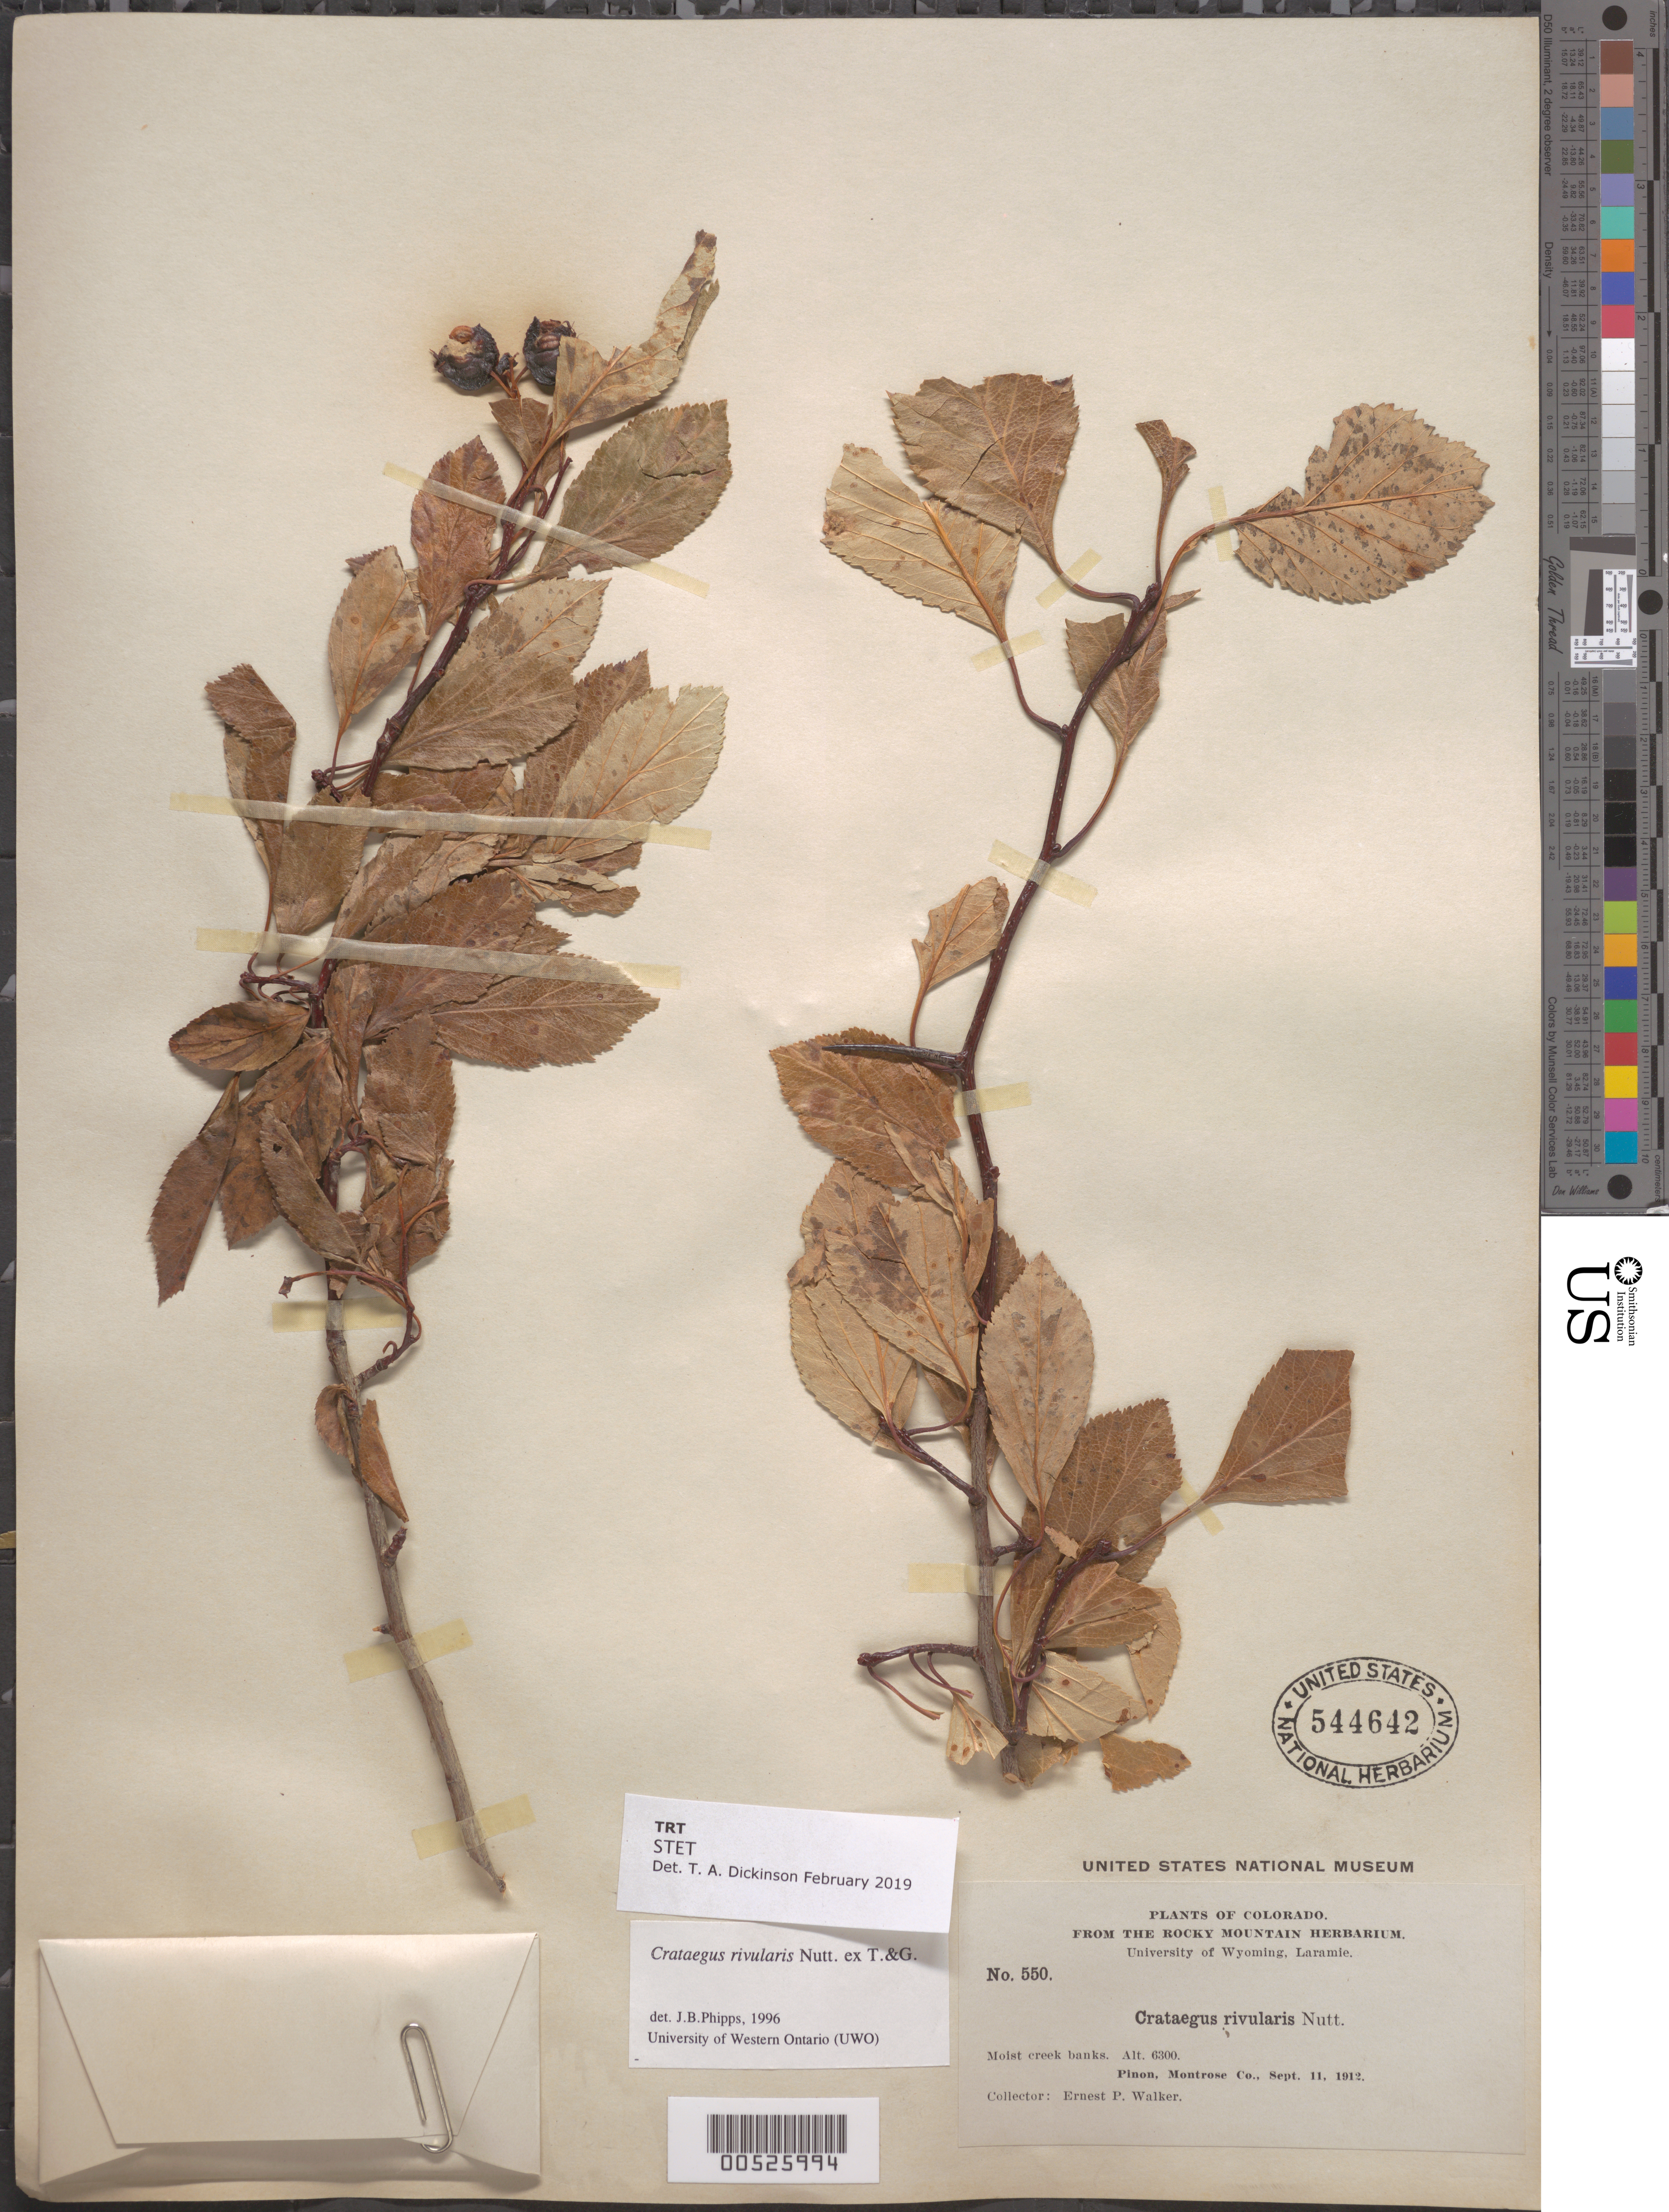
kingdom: Plantae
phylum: Tracheophyta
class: Magnoliopsida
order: Rosales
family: Rosaceae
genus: Crataegus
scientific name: Crataegus rivularis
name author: Nutt.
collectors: E. Walker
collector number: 550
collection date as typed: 11 Sep 1912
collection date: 1912-09-11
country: United States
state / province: Colorado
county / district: Montrose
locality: Pinon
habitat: Moist creek banks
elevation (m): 1920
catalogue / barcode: US 544642